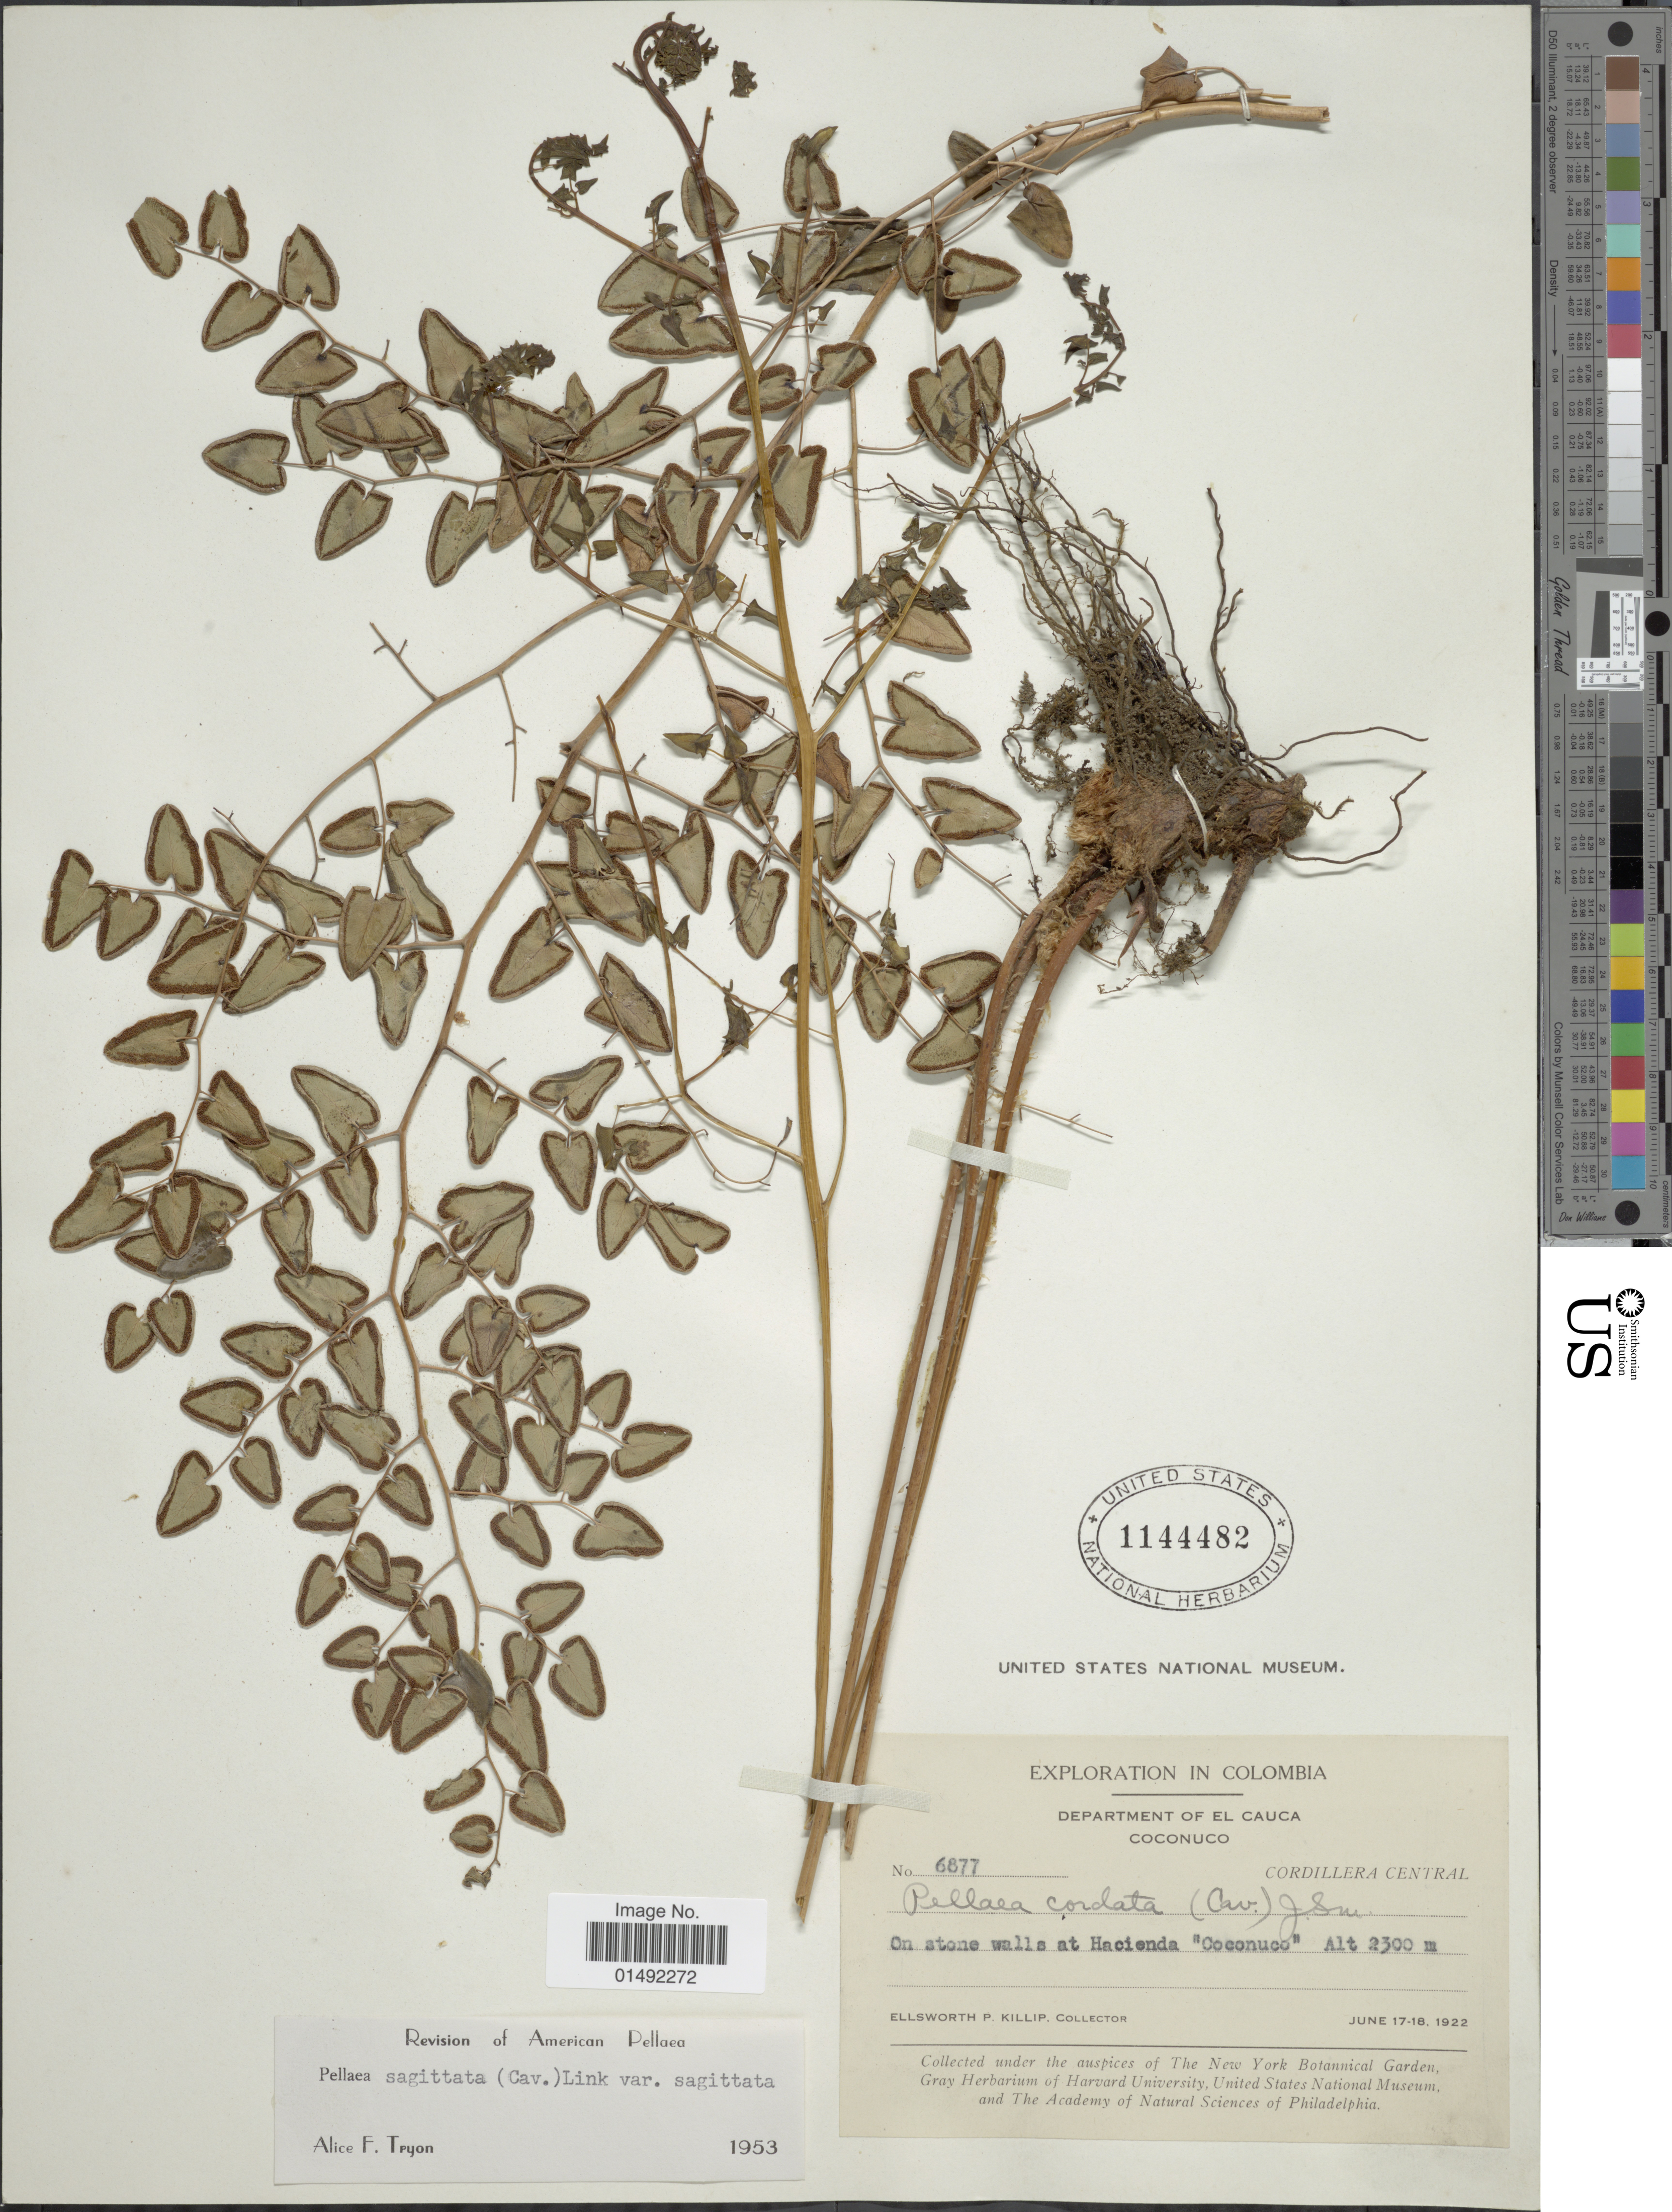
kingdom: Plantae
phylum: Tracheophyta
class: Polypodiopsida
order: Polypodiales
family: Pteridaceae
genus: Pellaea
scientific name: Pellaea sagittata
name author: (Cav.) Link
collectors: E. P. Killip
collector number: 6877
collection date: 1922-06-17/1922-06-18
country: Colombia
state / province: Cauca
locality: Department of El Cauca, Coconuco, Cordillera Central, On stone walls at Hacienda 'Coconuco'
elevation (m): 2300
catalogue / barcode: US 1144482